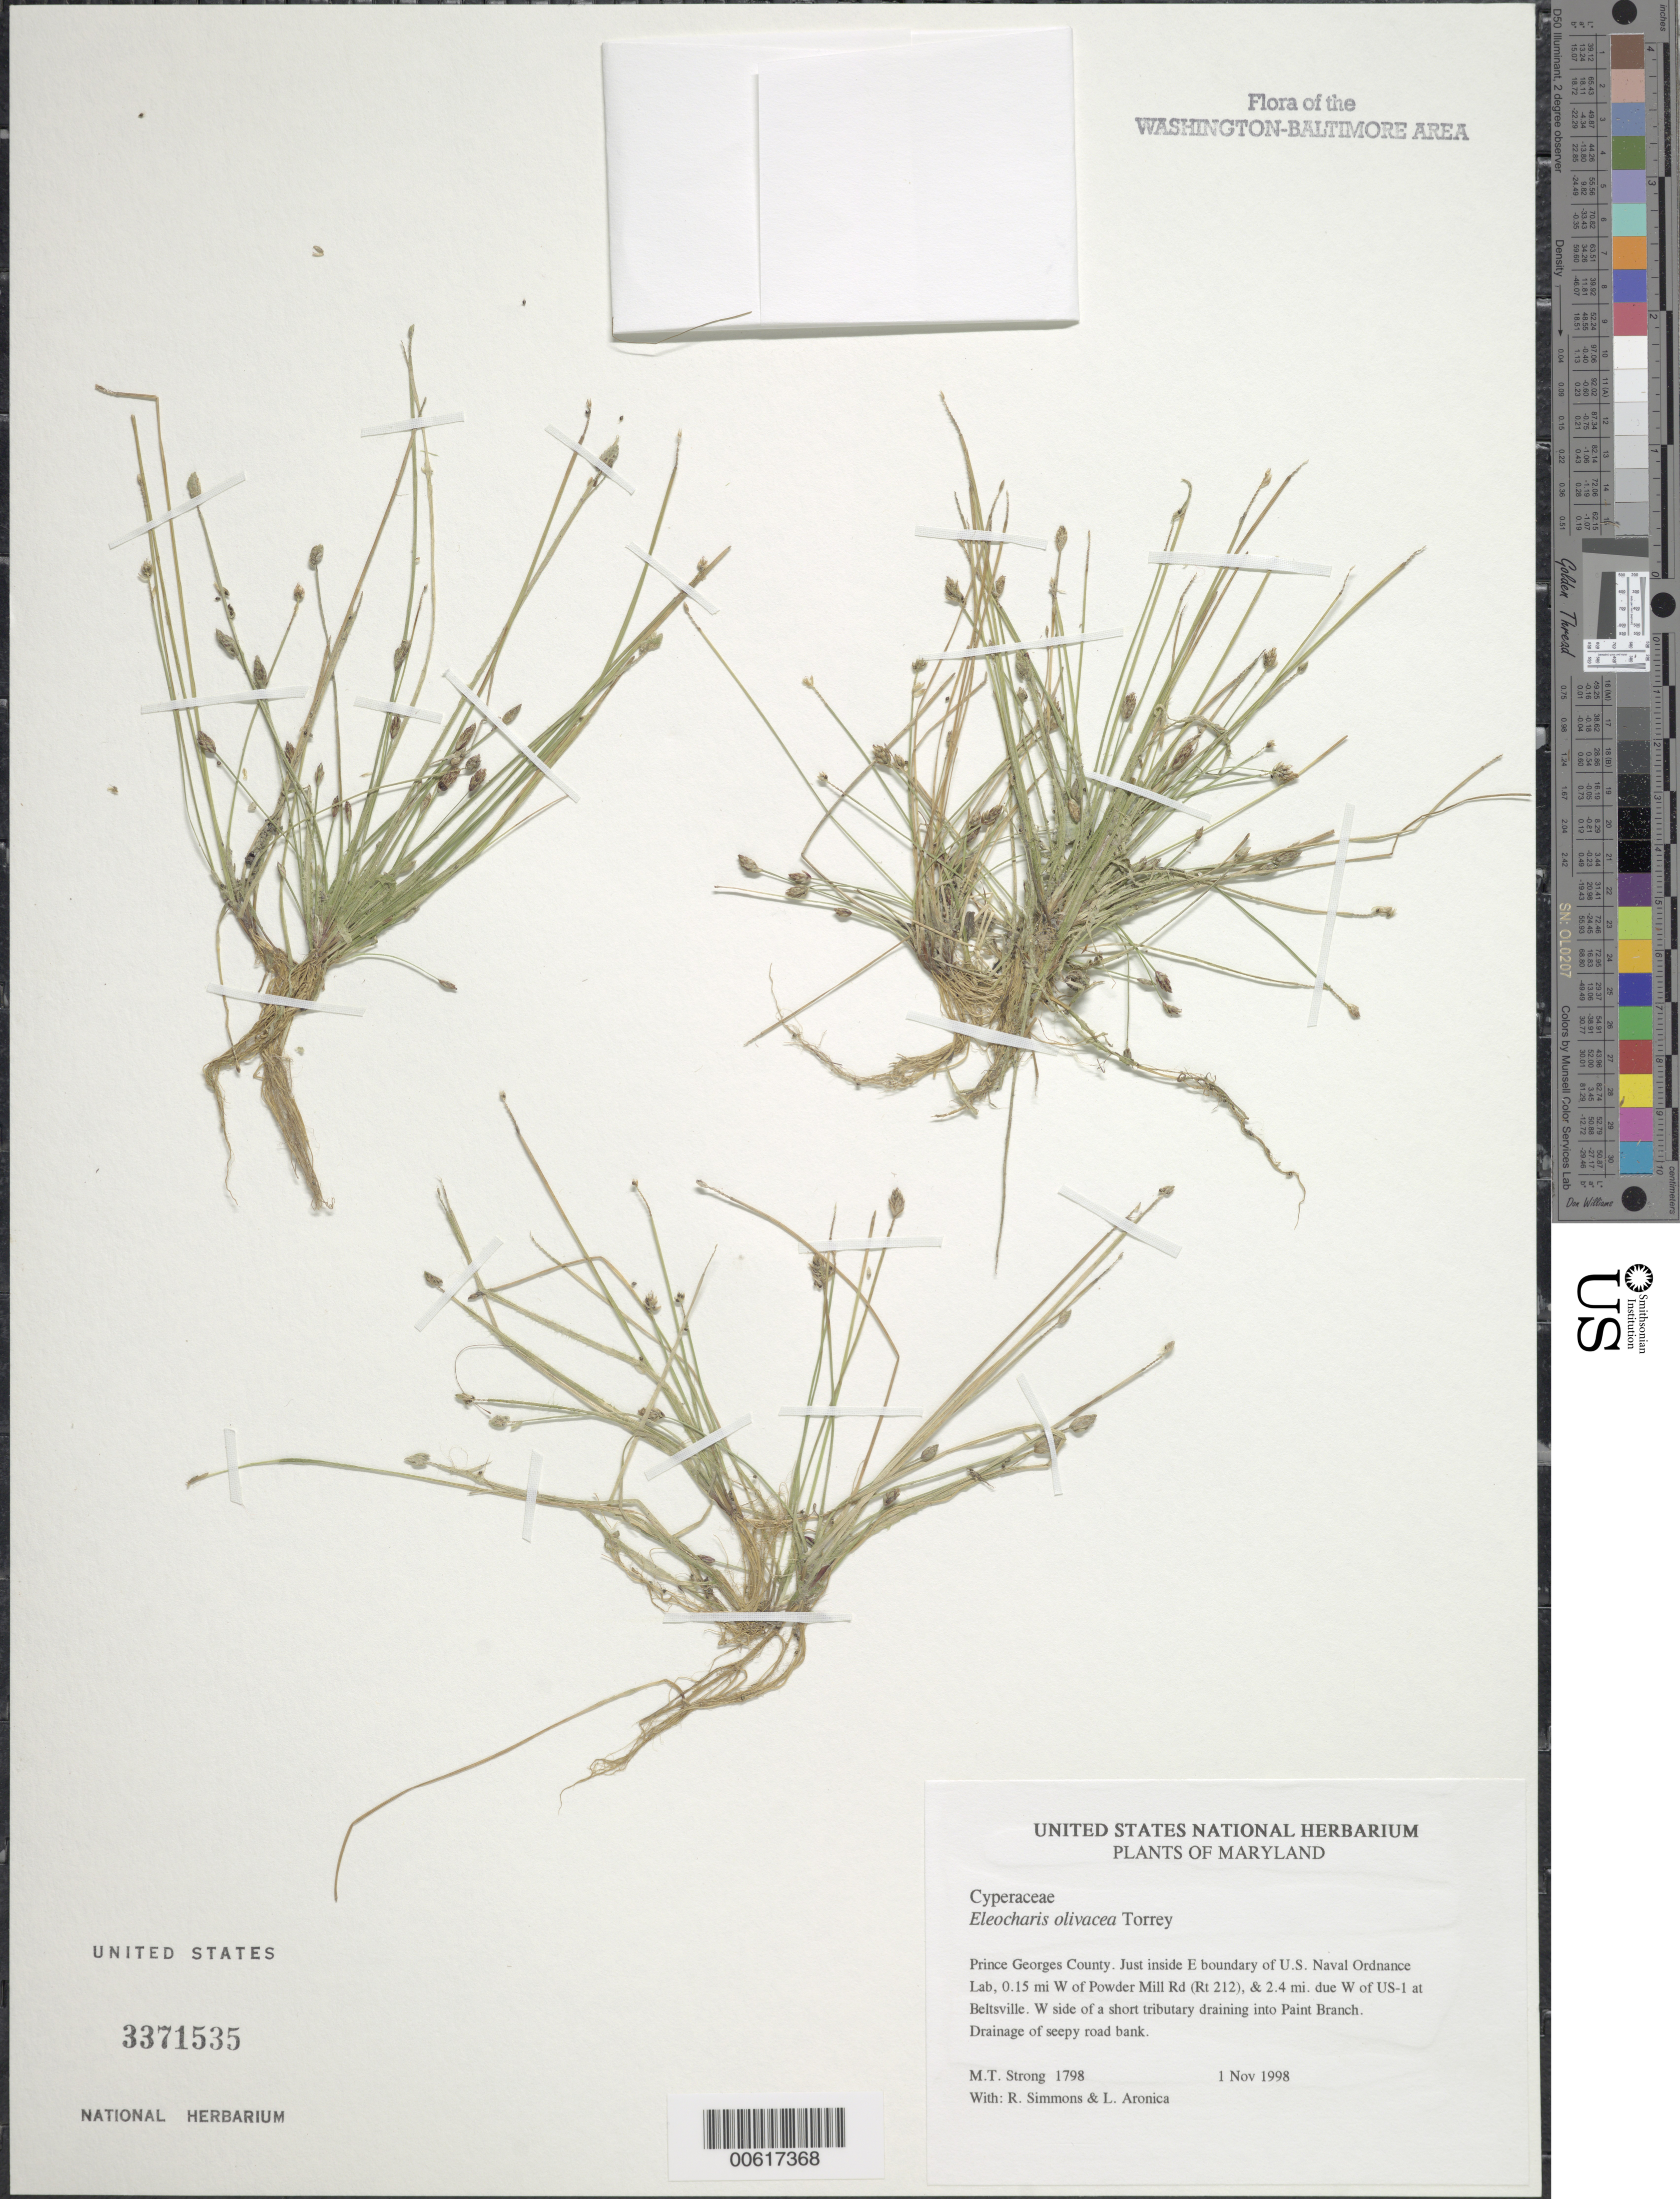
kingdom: Plantae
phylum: Tracheophyta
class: Liliopsida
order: Poales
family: Cyperaceae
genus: Eleocharis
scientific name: Eleocharis olivacea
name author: Torr.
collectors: M. T. Strong, R. Simmons & L. Aronica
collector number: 1798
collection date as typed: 01 Nov 1998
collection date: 1998-11-01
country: United States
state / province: Maryland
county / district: Prince George's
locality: Just inside E boundary of U.S. Naval Ordnance Lab, 0.15 mi W of Powder Mill Rd (Rt 212), & 2.4 mi. due W of US-1 at Beltsville.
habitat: W side of a short tributary draining into Paint Branch. Drainage of seepy road bank.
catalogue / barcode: US 3371535